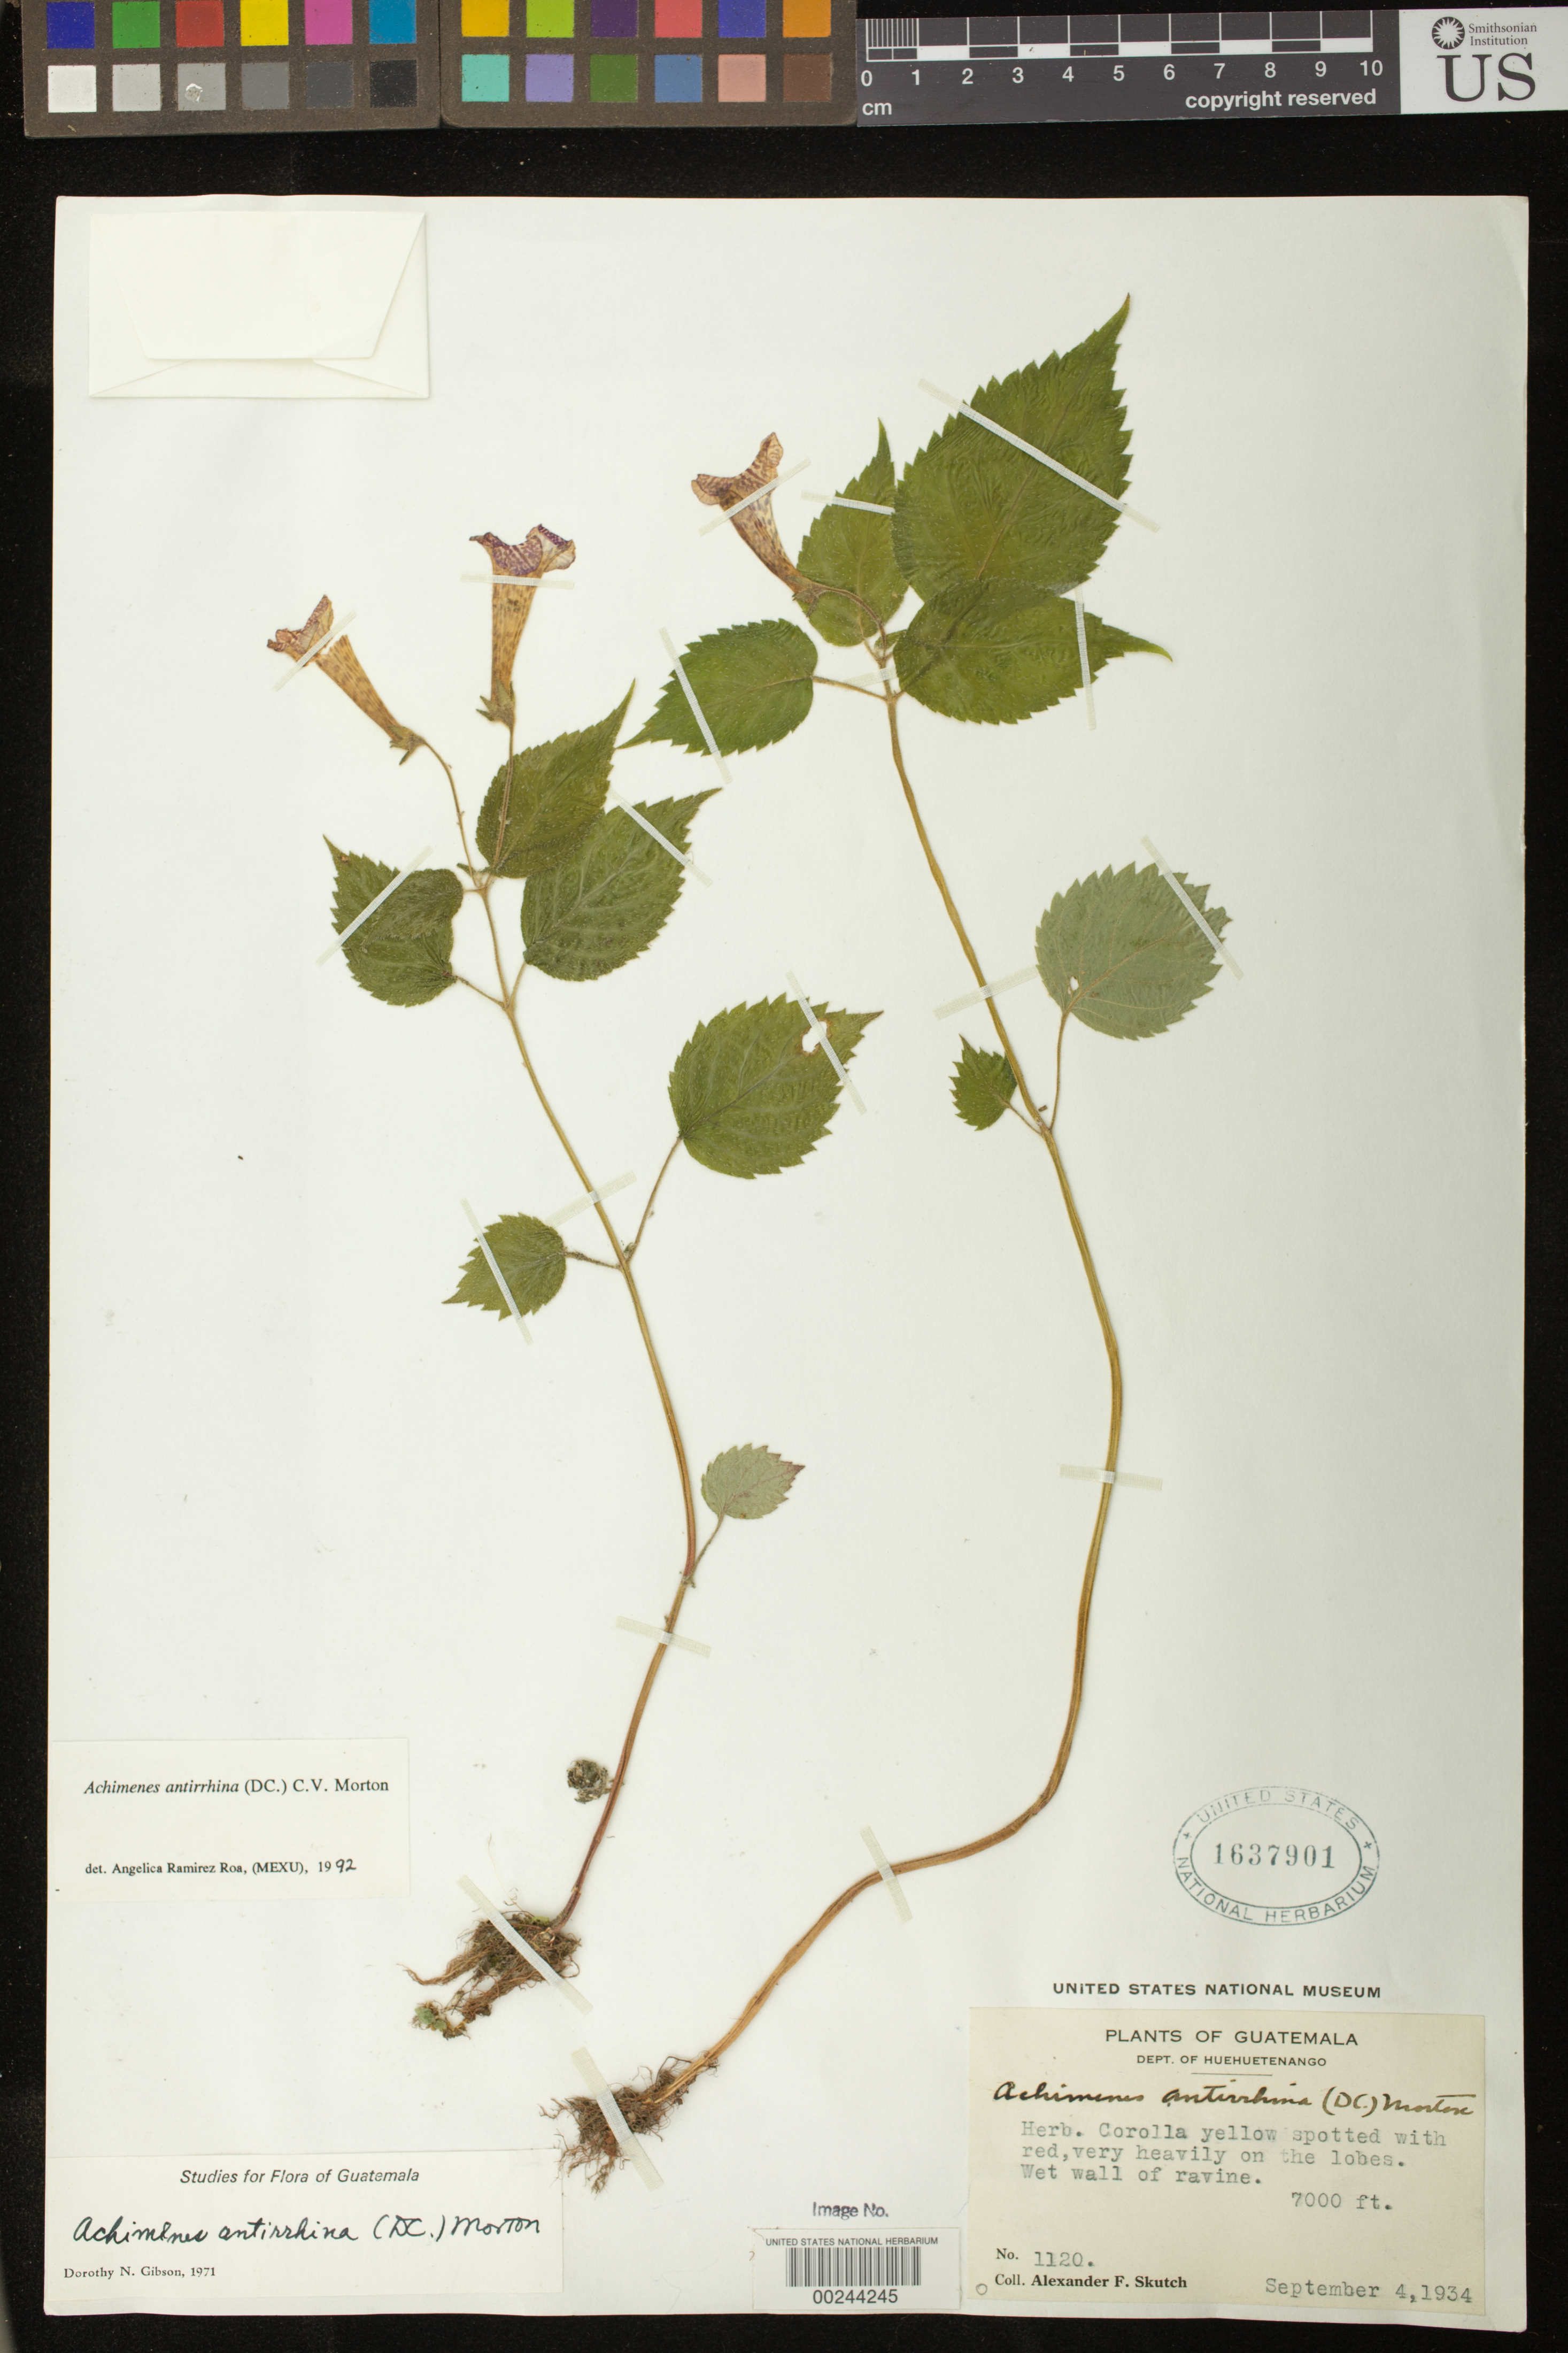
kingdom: Plantae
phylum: Tracheophyta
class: Magnoliopsida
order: Lamiales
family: Gesneriaceae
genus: Achimenes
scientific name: Achimenes antirrhina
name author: (DC.) C.V. Morton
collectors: A. F. Skutch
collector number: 1120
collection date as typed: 04 Sep 1934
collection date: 1934-09-04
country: Guatemala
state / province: Huehuetenango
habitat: Wet wall of ravine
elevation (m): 2134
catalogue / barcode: US 1637901